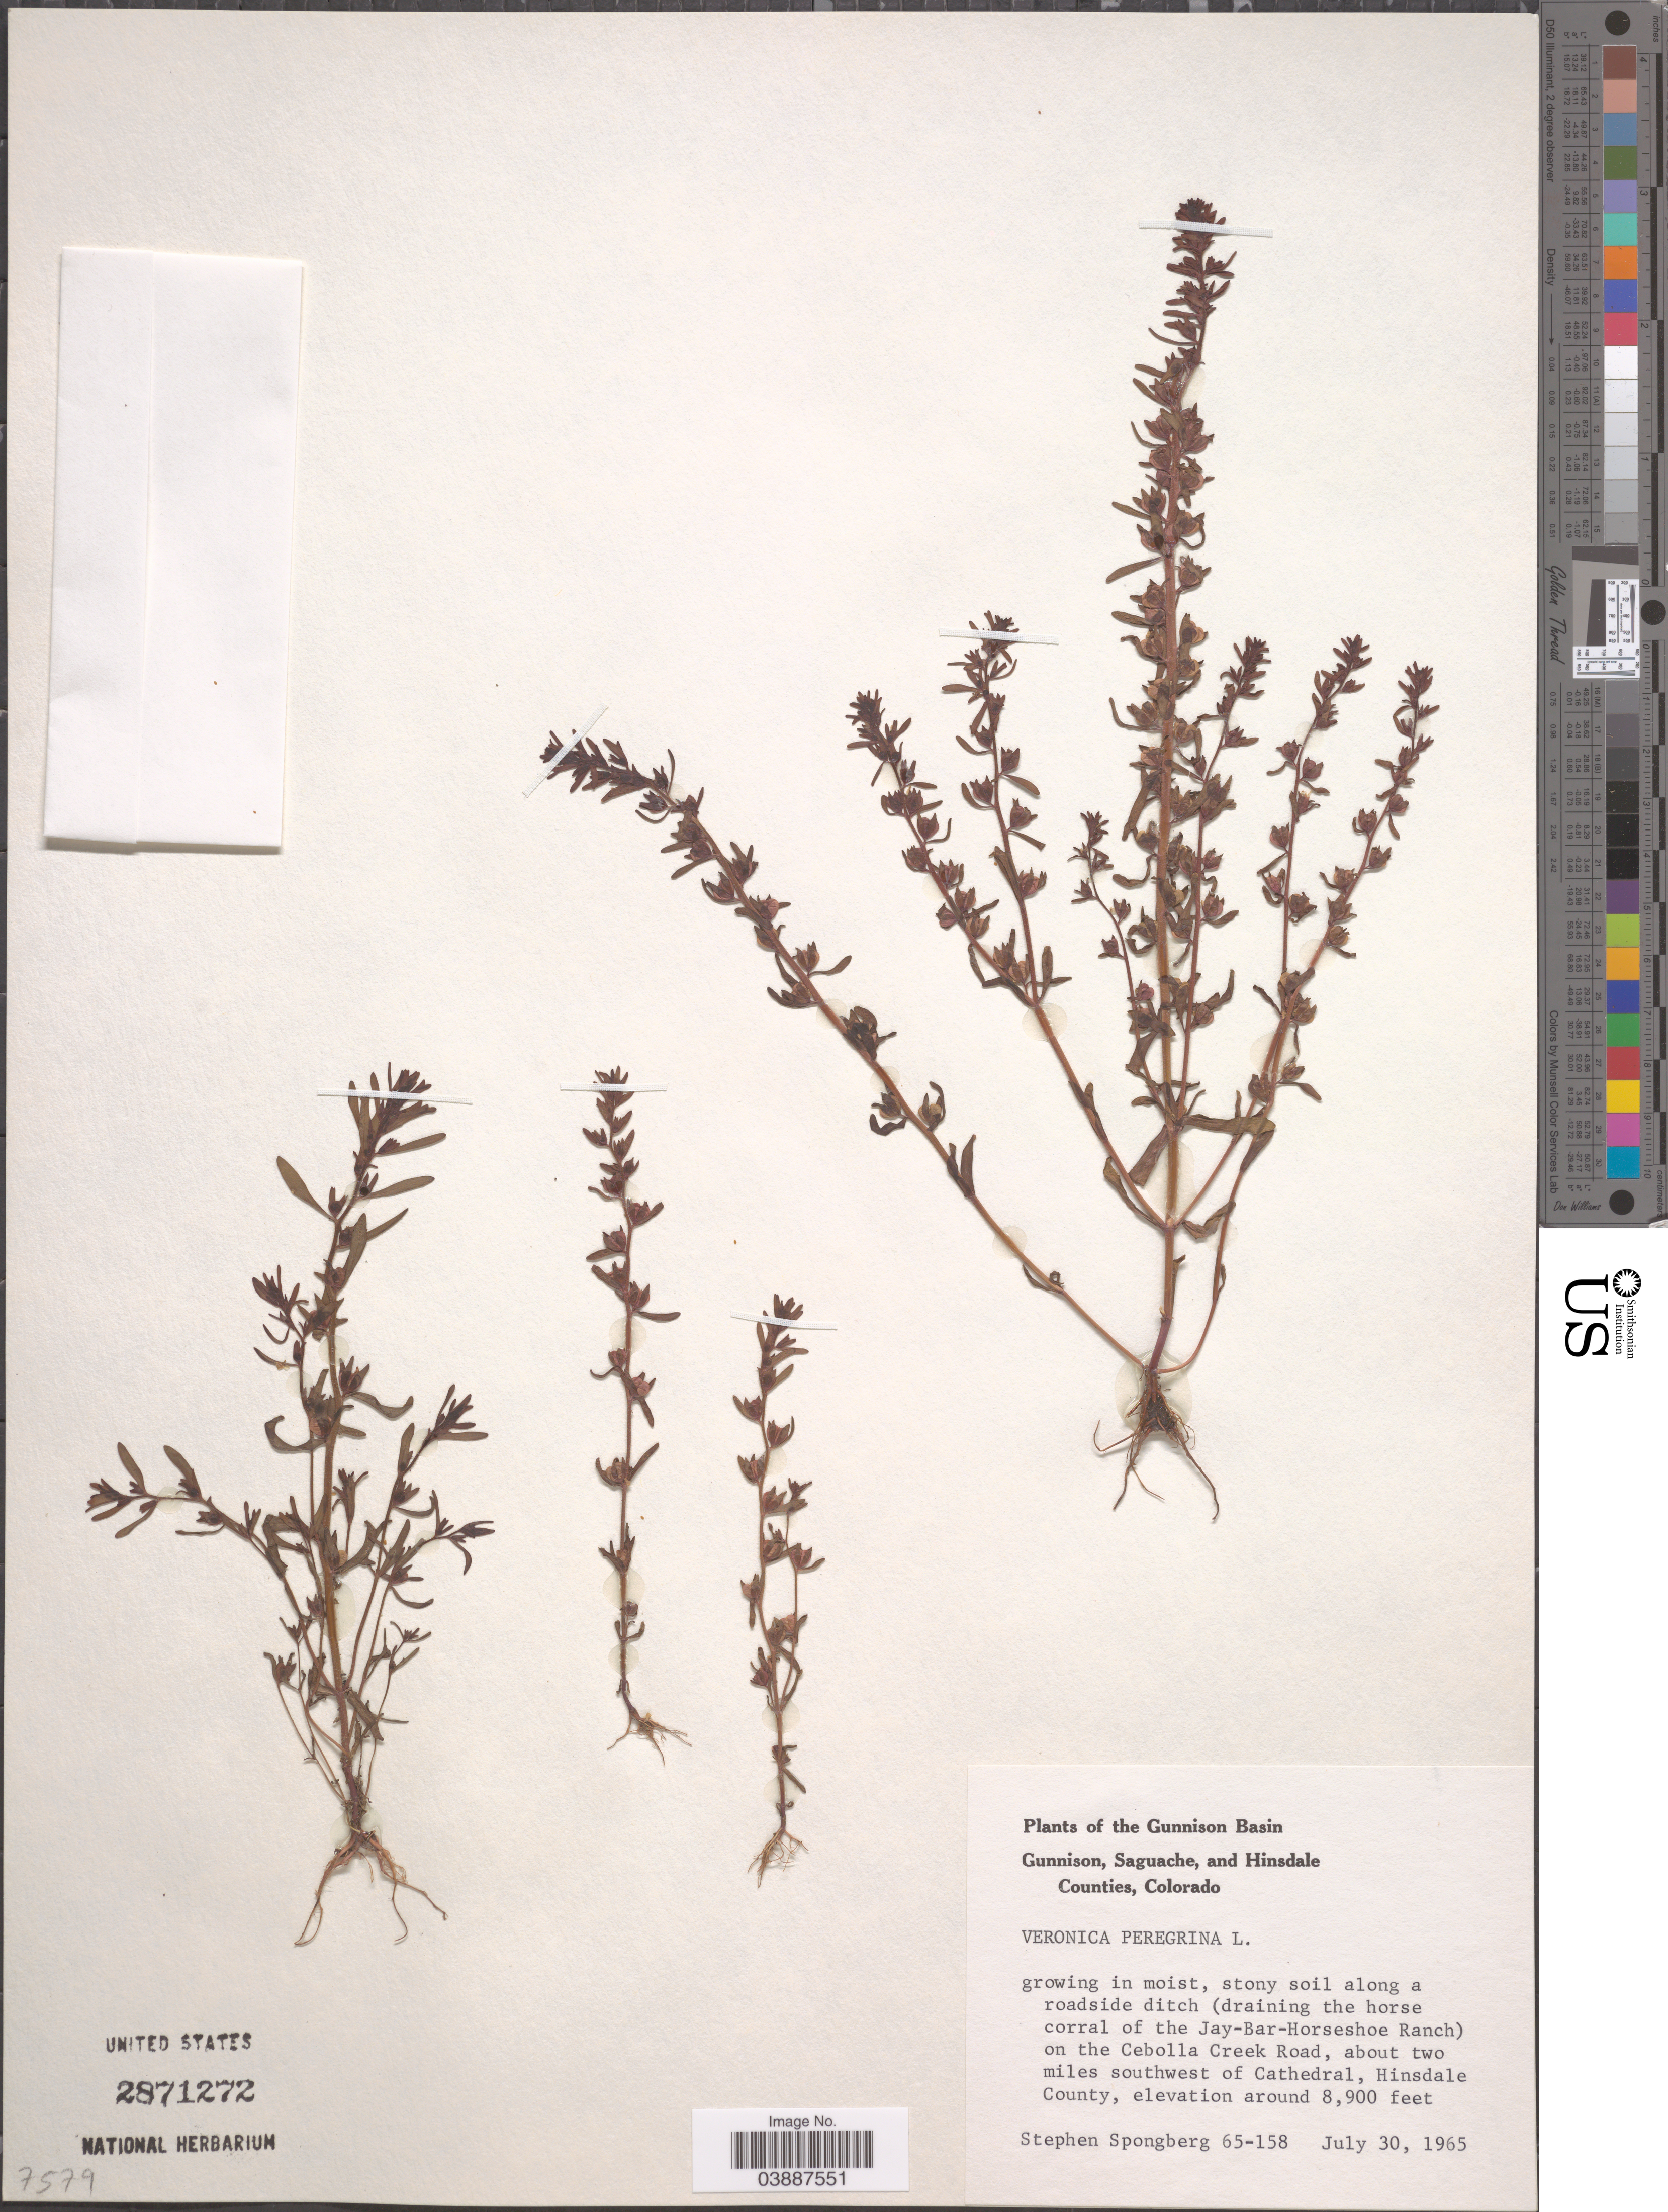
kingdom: Plantae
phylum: Tracheophyta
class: Magnoliopsida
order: Lamiales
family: Plantaginaceae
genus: Veronica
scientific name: Veronica peregrina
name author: L.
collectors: S. A.Spongberg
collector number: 65-158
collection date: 1965-07-30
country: United States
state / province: Colorado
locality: The Gunnison Basin. Draining the horse corral of the Jay-Bar-Horseshoe Ranch. On the Cebolla Creek Road, about two miles southwest of Cathedral, Hinsdale County.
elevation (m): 2713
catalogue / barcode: US 2871272